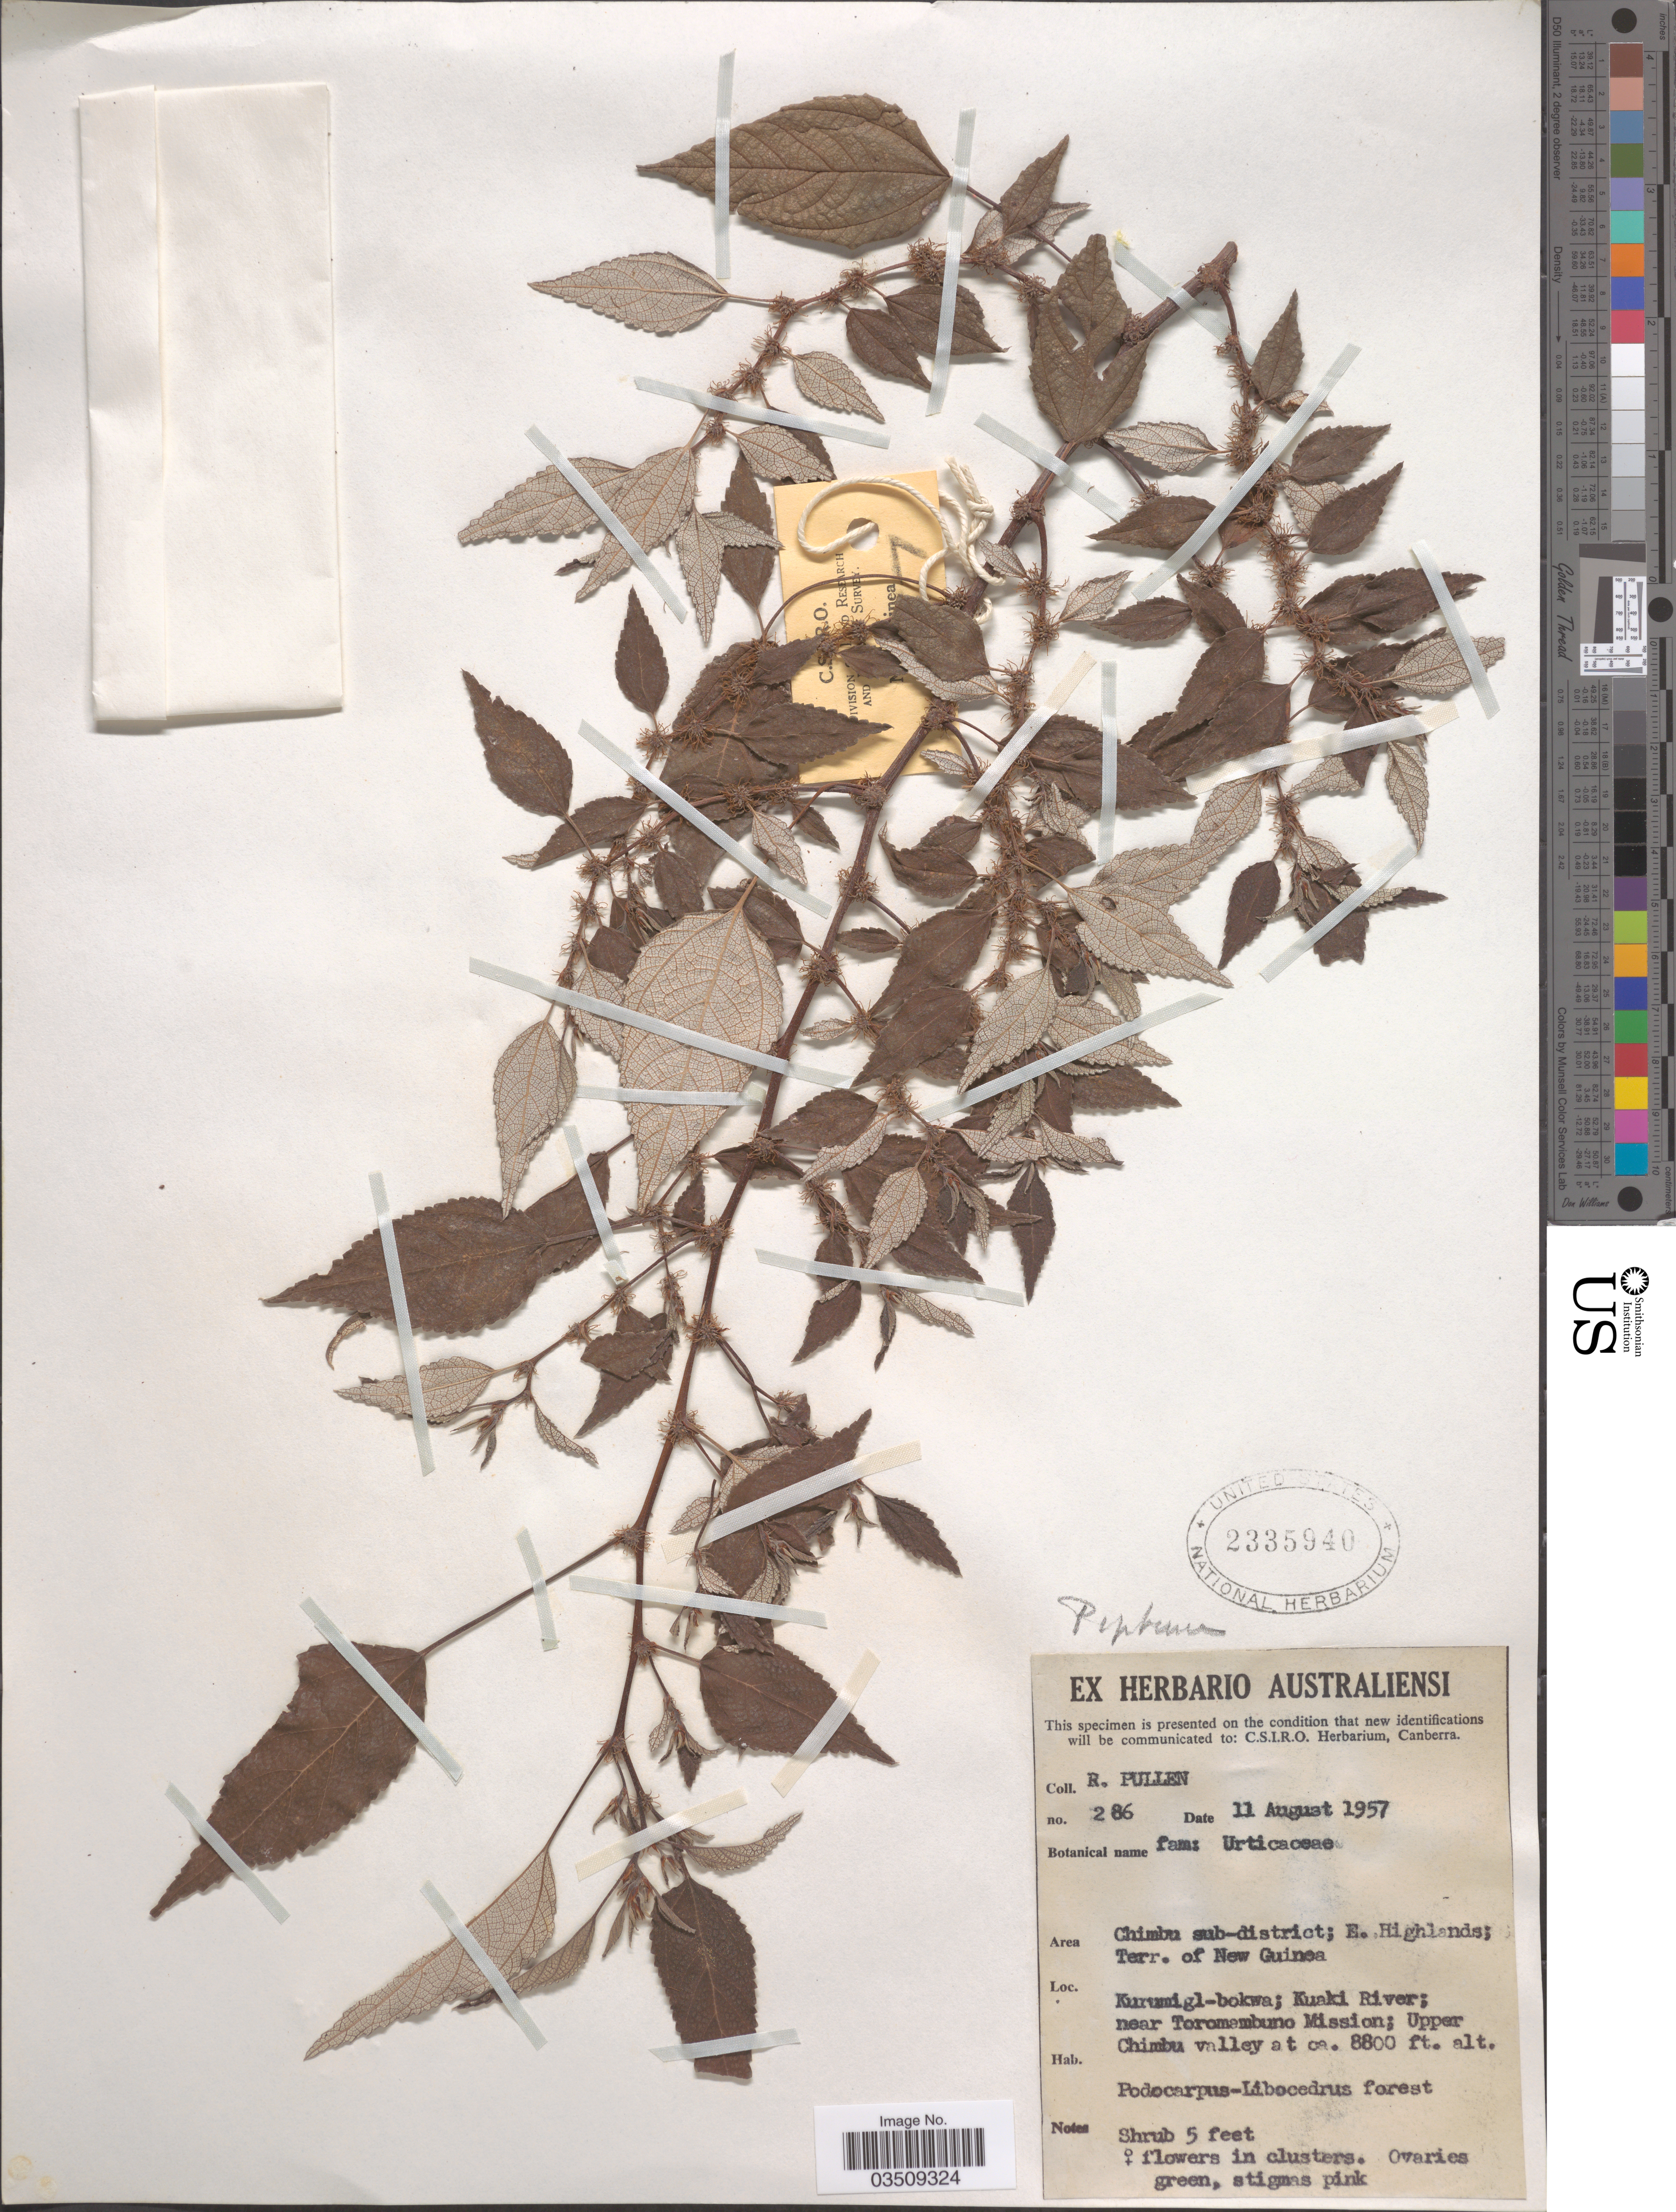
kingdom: Plantae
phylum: Tracheophyta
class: Magnoliopsida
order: Rosales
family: Urticaceae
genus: Pipturus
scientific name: Pipturus sp.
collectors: R. Pullen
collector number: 286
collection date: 1957-08-11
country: Papua New Guinea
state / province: Chimbu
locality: Chimbu sub-district; E. Highlands; Terr. of New Guinea. Kurumigl-bokwa; Kuaki River; near Toromambuno Mission; Upper Chimbu Valley.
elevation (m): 2682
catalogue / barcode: US 2335940